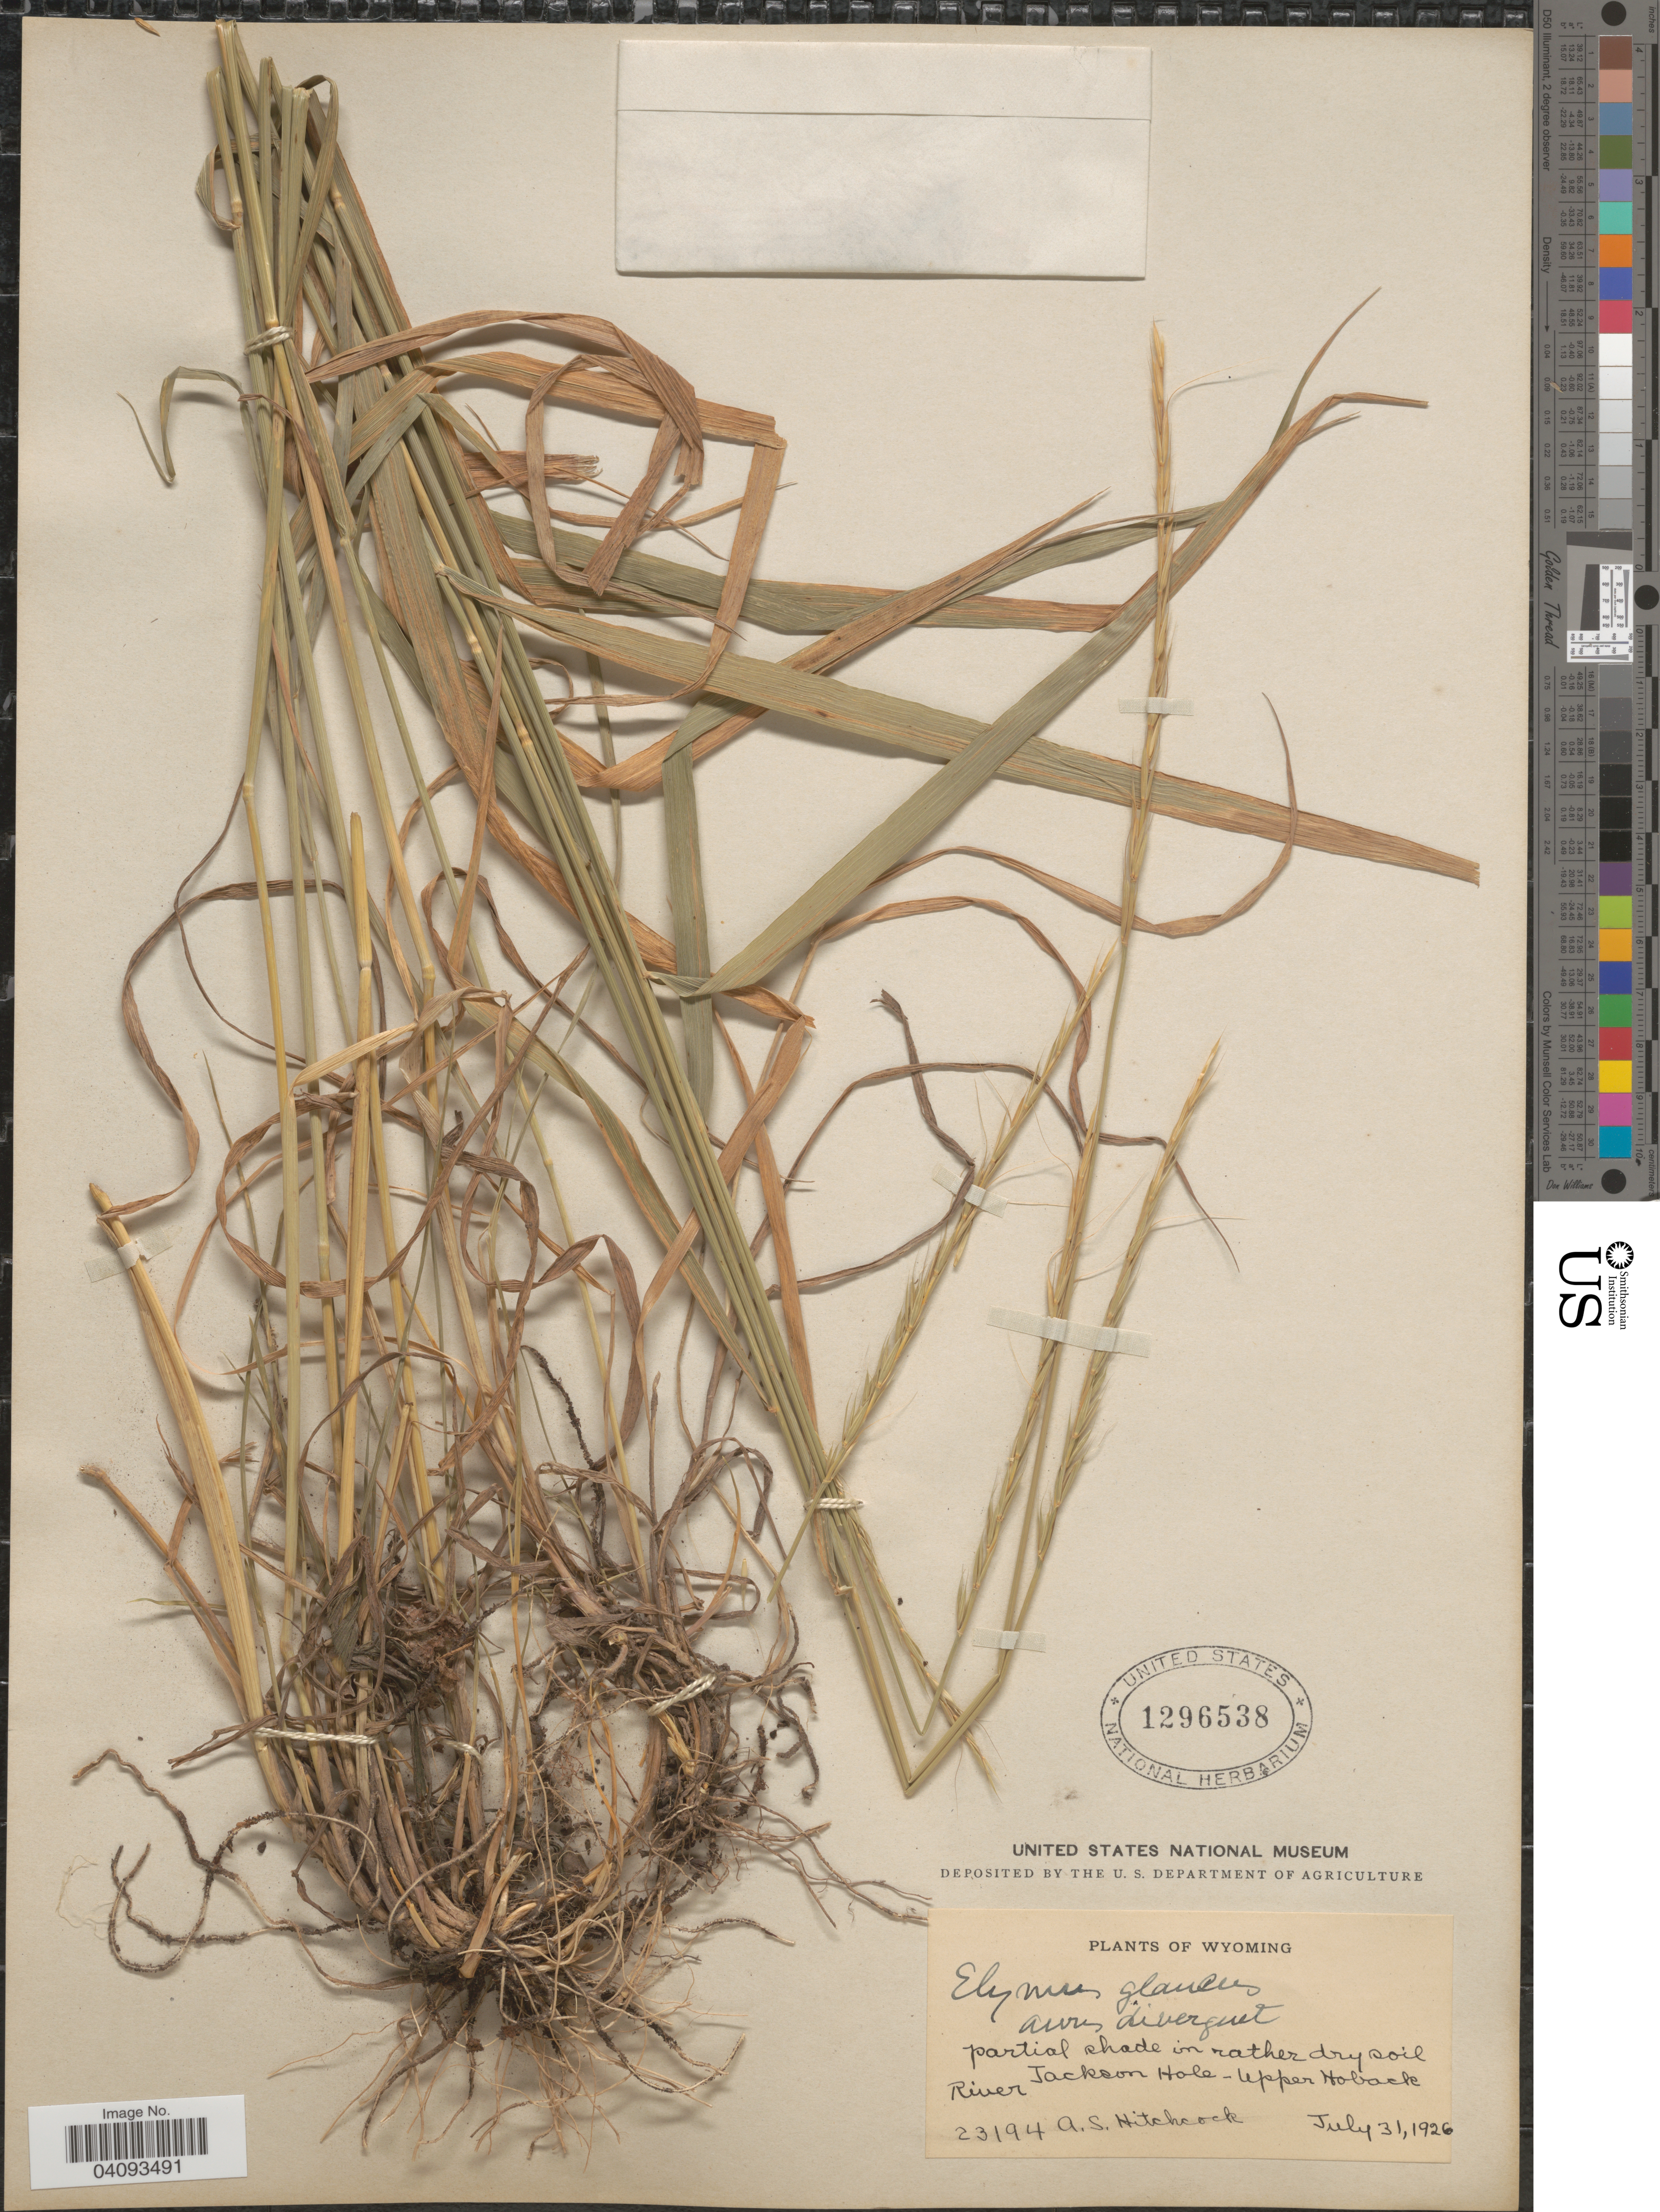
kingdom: Plantae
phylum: Tracheophyta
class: Liliopsida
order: Poales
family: Poaceae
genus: Elymus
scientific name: Elymus glaucus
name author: Buckley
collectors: A. S. Hitchcock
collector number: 23194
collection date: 1926-07-31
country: United States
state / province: Wyoming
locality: River Jackson Hole - Upper Hoback.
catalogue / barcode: US 1296538